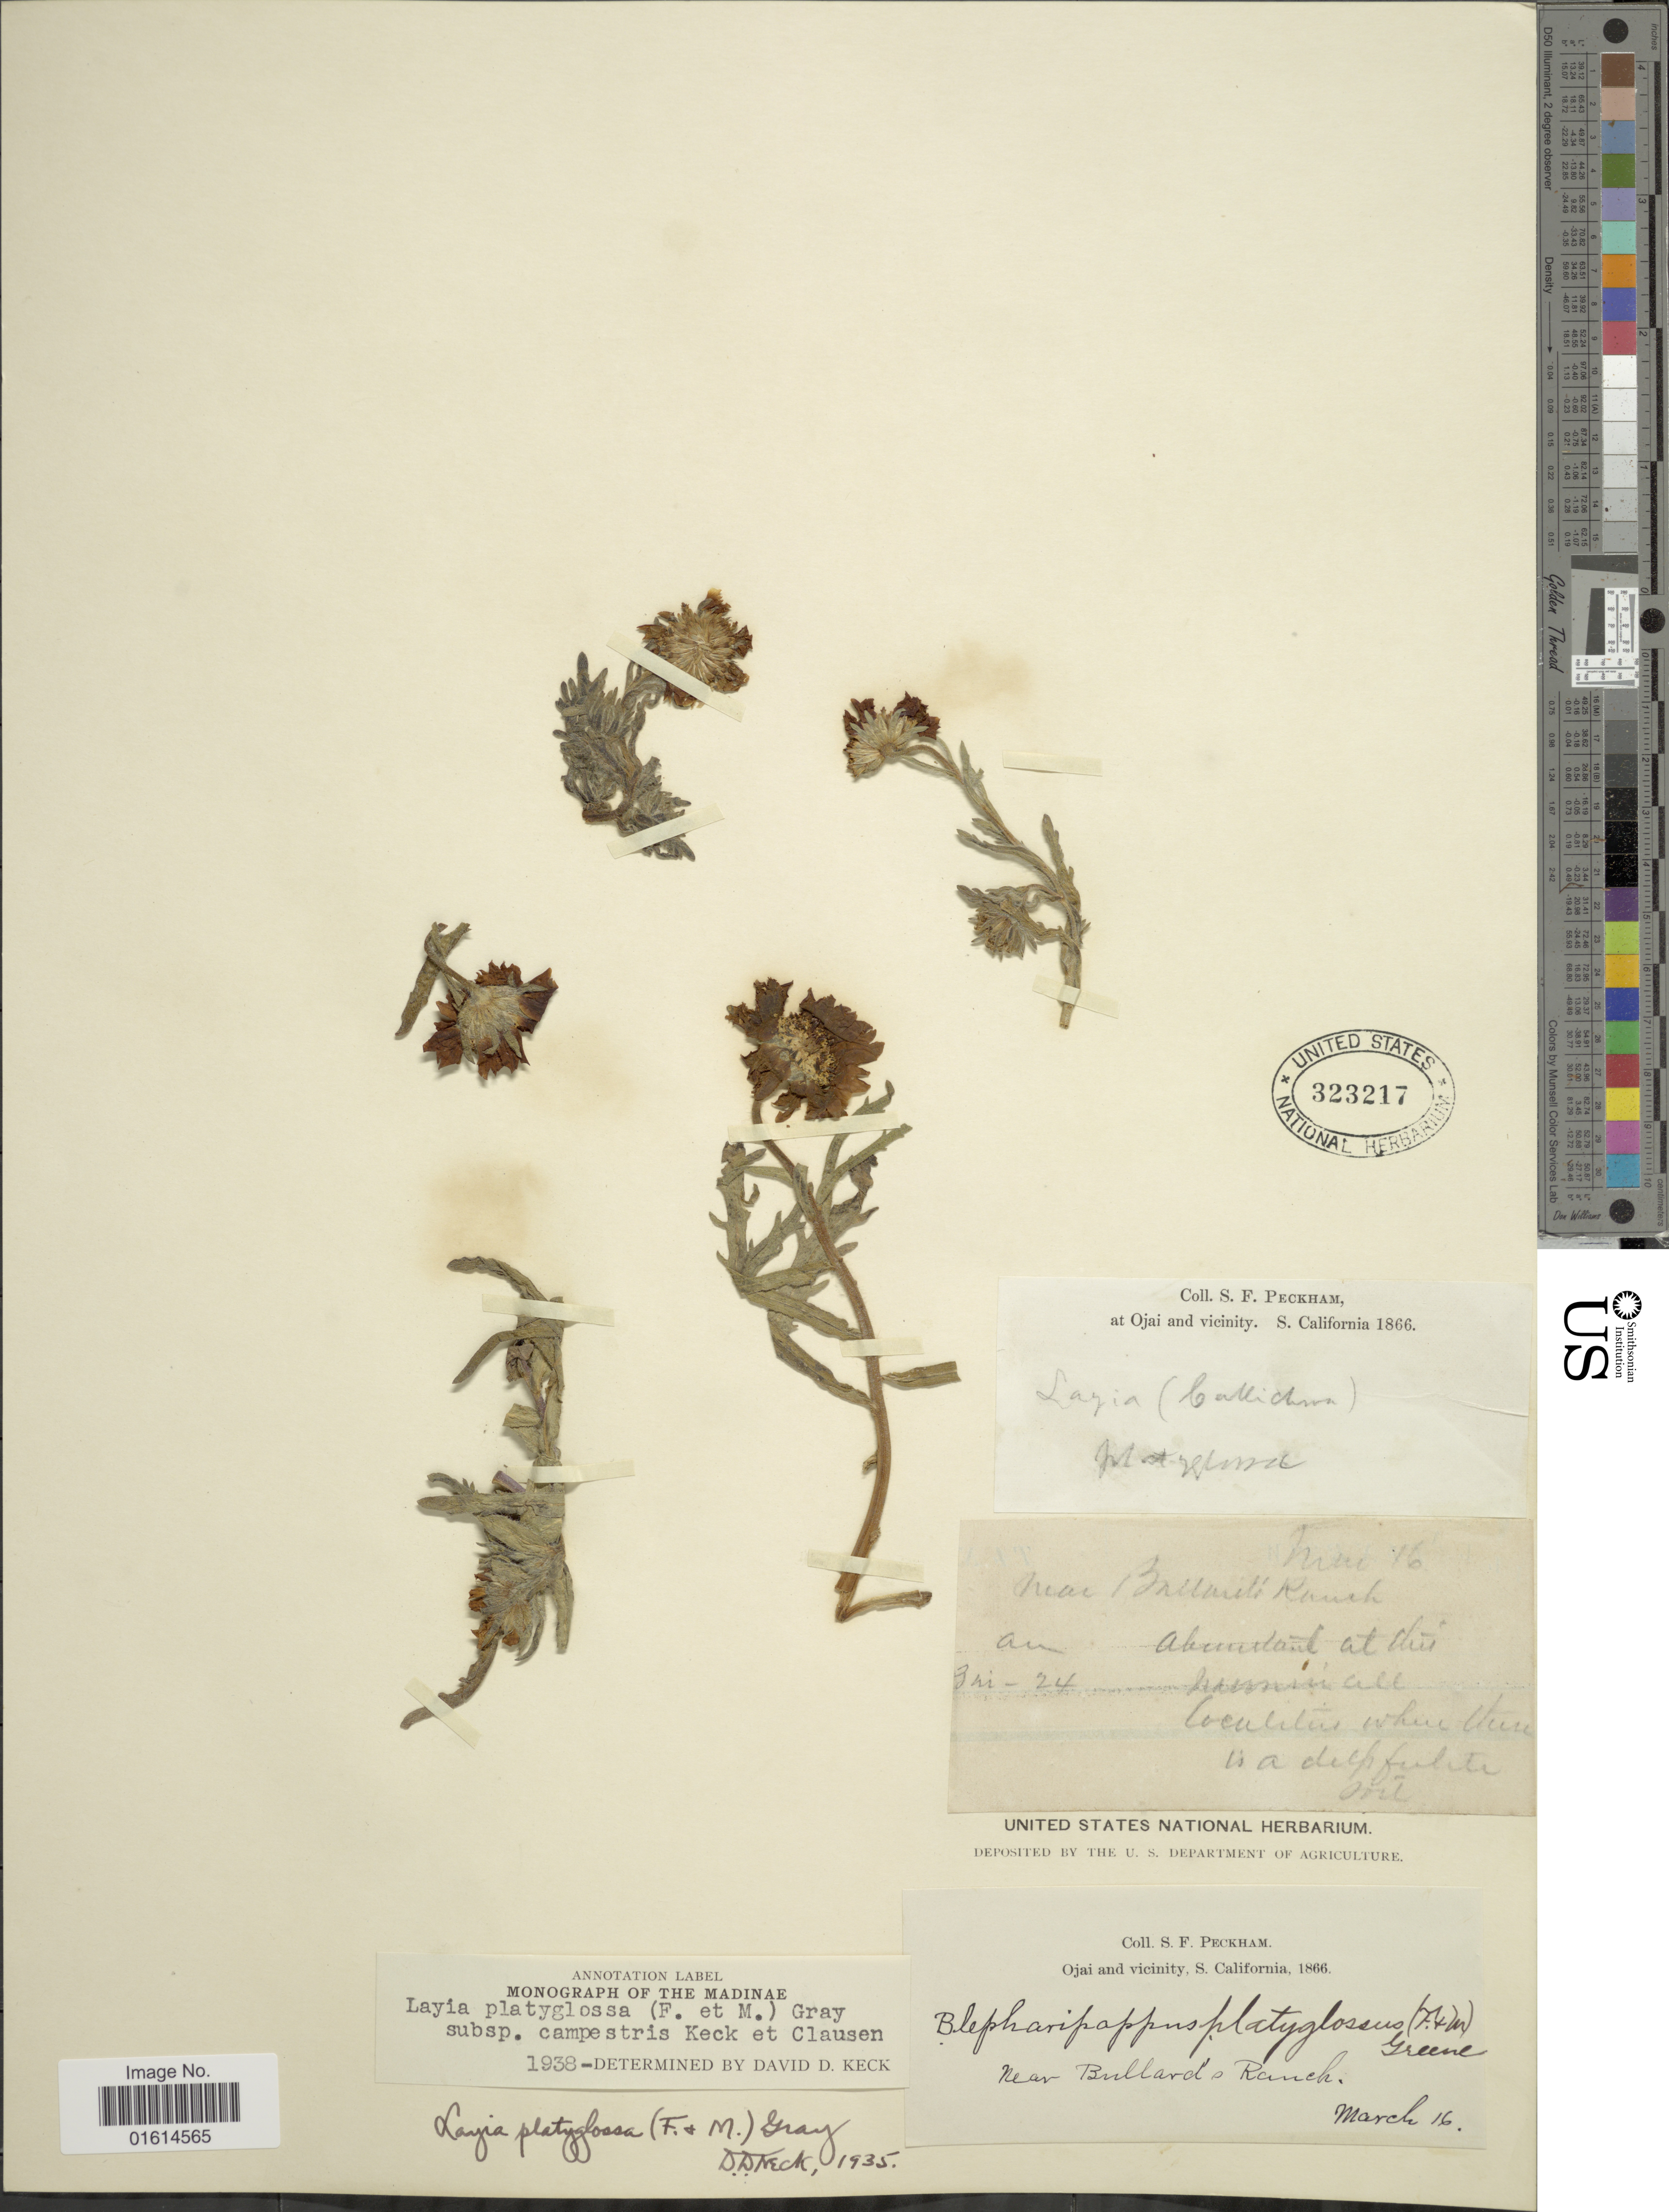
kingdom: Plantae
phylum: Tracheophyta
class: Magnoliopsida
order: Asterales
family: Asteraceae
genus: Layia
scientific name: Layia platyglossa subsp. campestris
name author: D.D. Keck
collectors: S. Peckham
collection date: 1866-03-16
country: United States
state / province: California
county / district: Ventura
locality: At Ojai and vicinity, S. California, near Bullard's Ranch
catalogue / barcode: US 323217